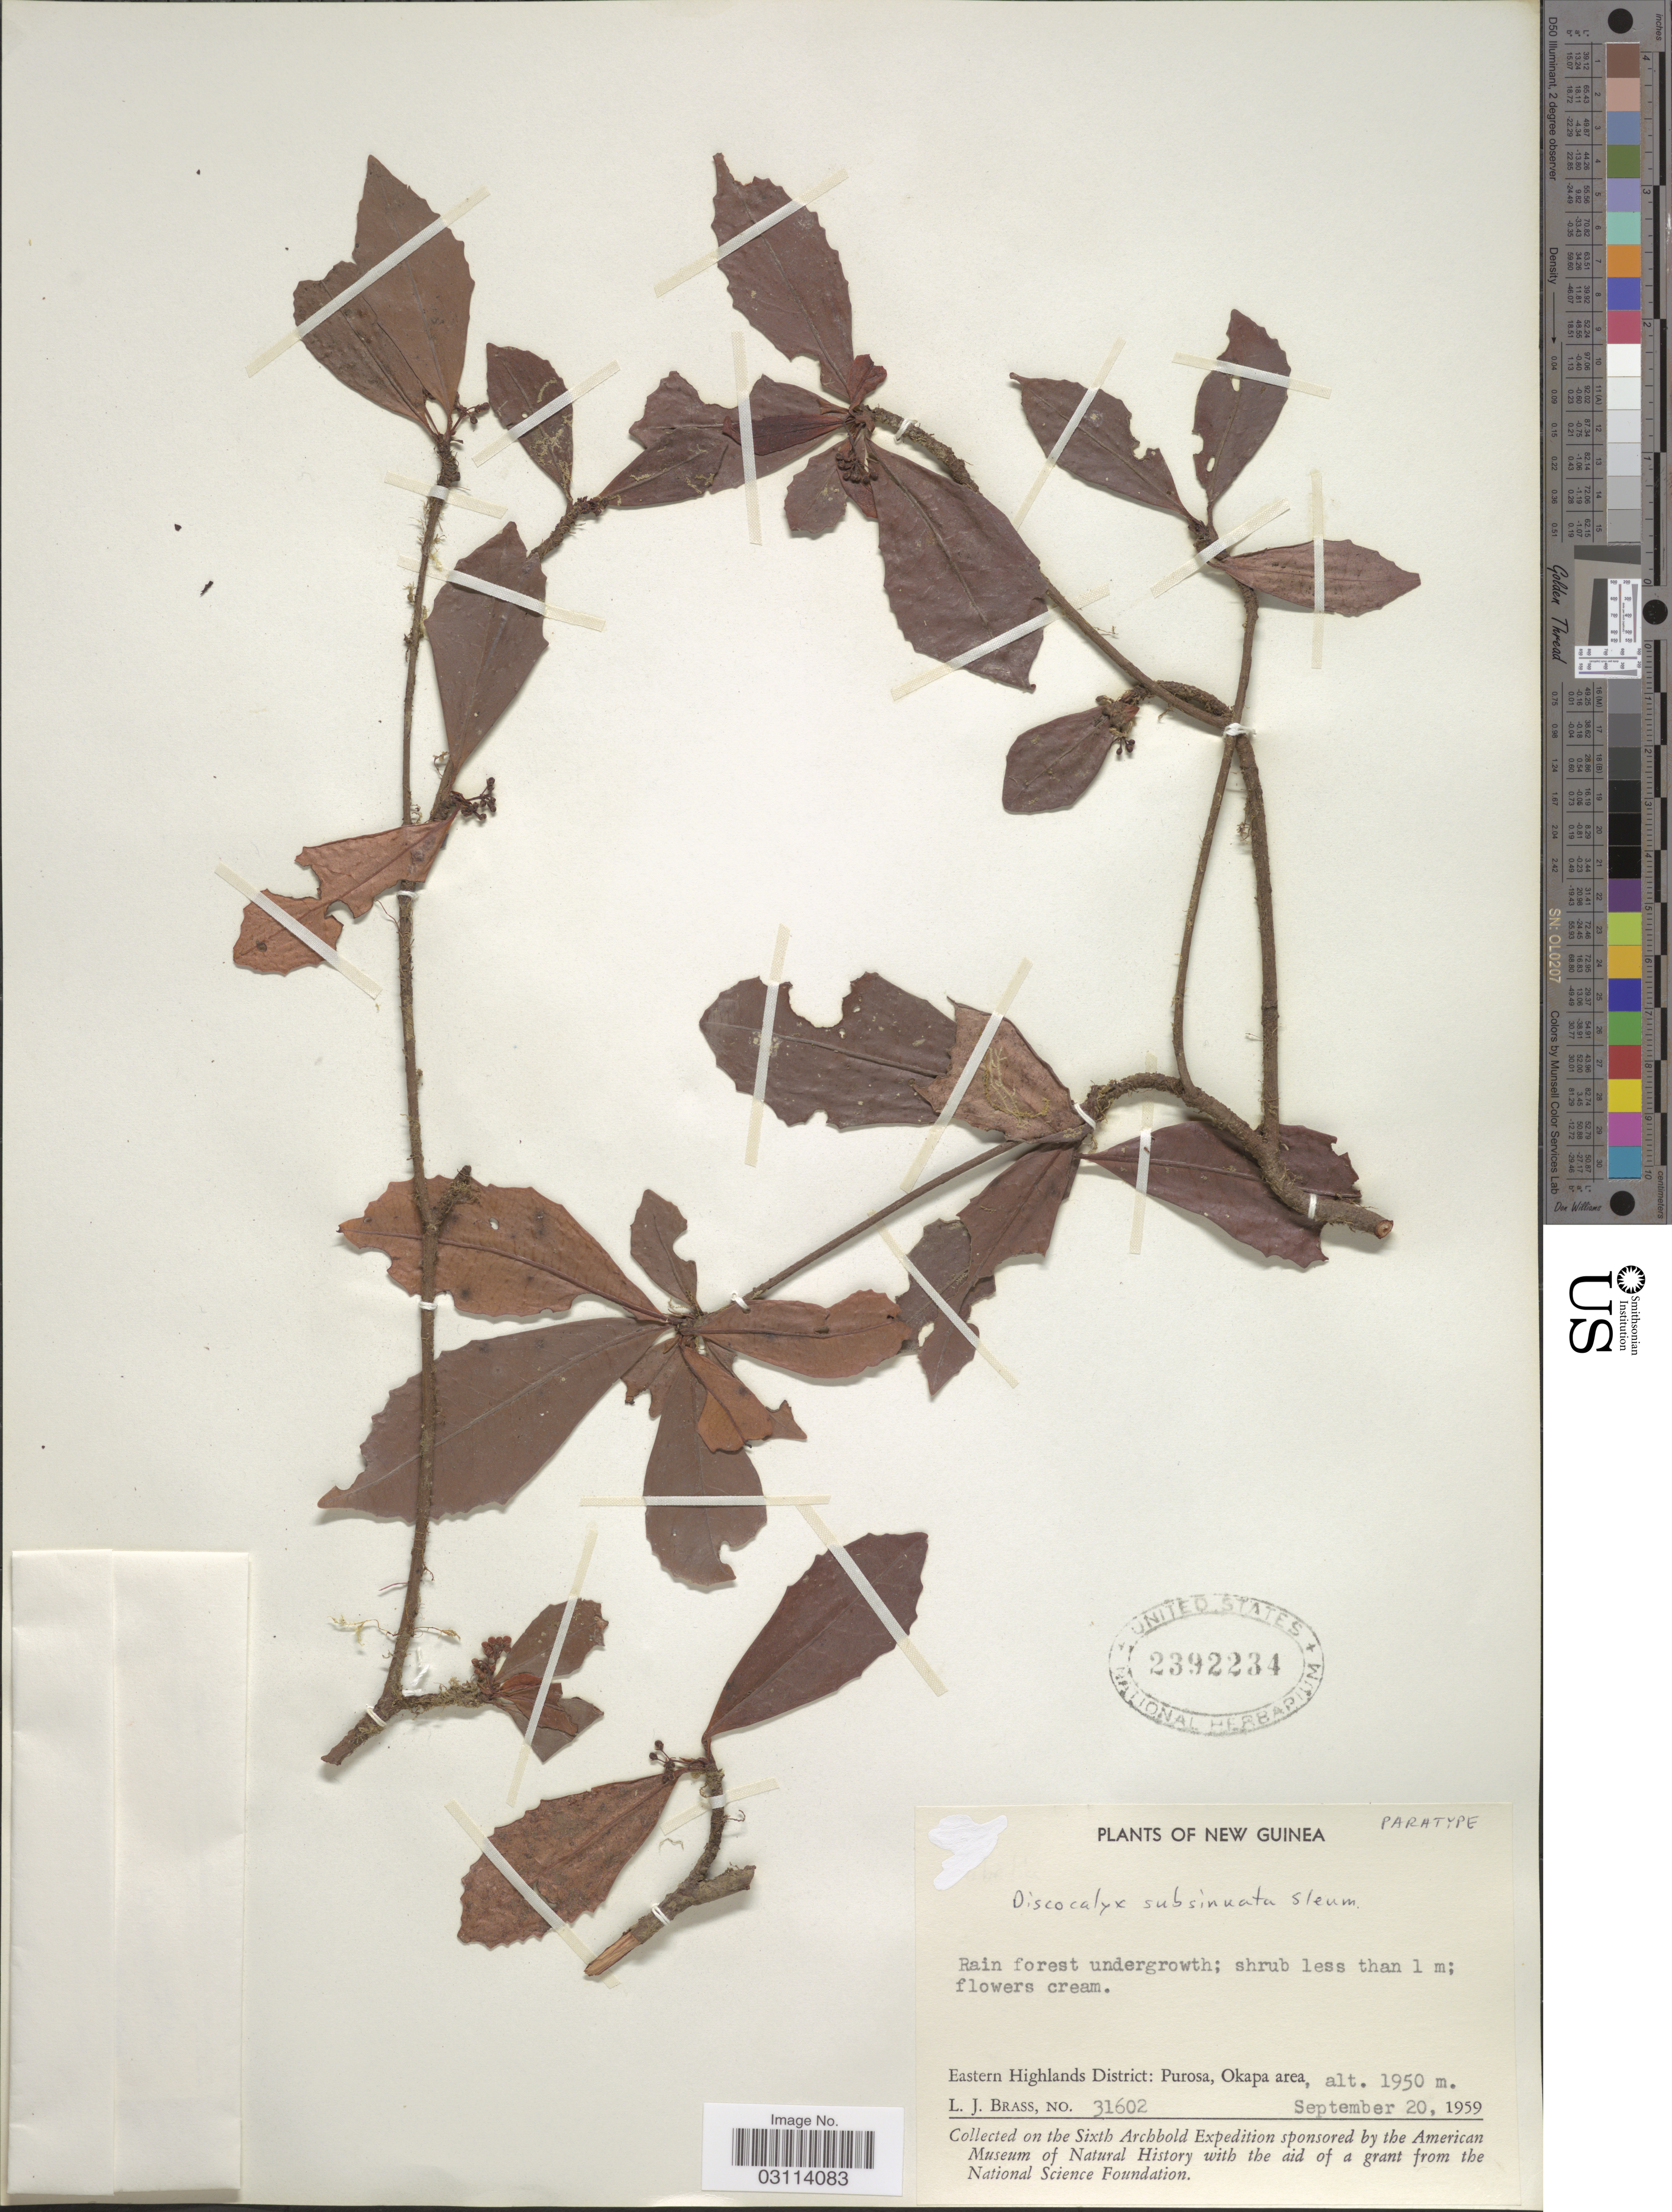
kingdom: Plantae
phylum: Tracheophyta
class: Magnoliopsida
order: Ericales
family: Primulaceae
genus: Discocalyx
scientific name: Discocalyx subsinuata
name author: Sleumer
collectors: L. J. Brass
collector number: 31602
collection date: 1959-09-20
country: Papua New Guinea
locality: New Guinea. Eastern Highlands District: Purosa, Okapa area.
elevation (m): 1950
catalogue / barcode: US 2392234